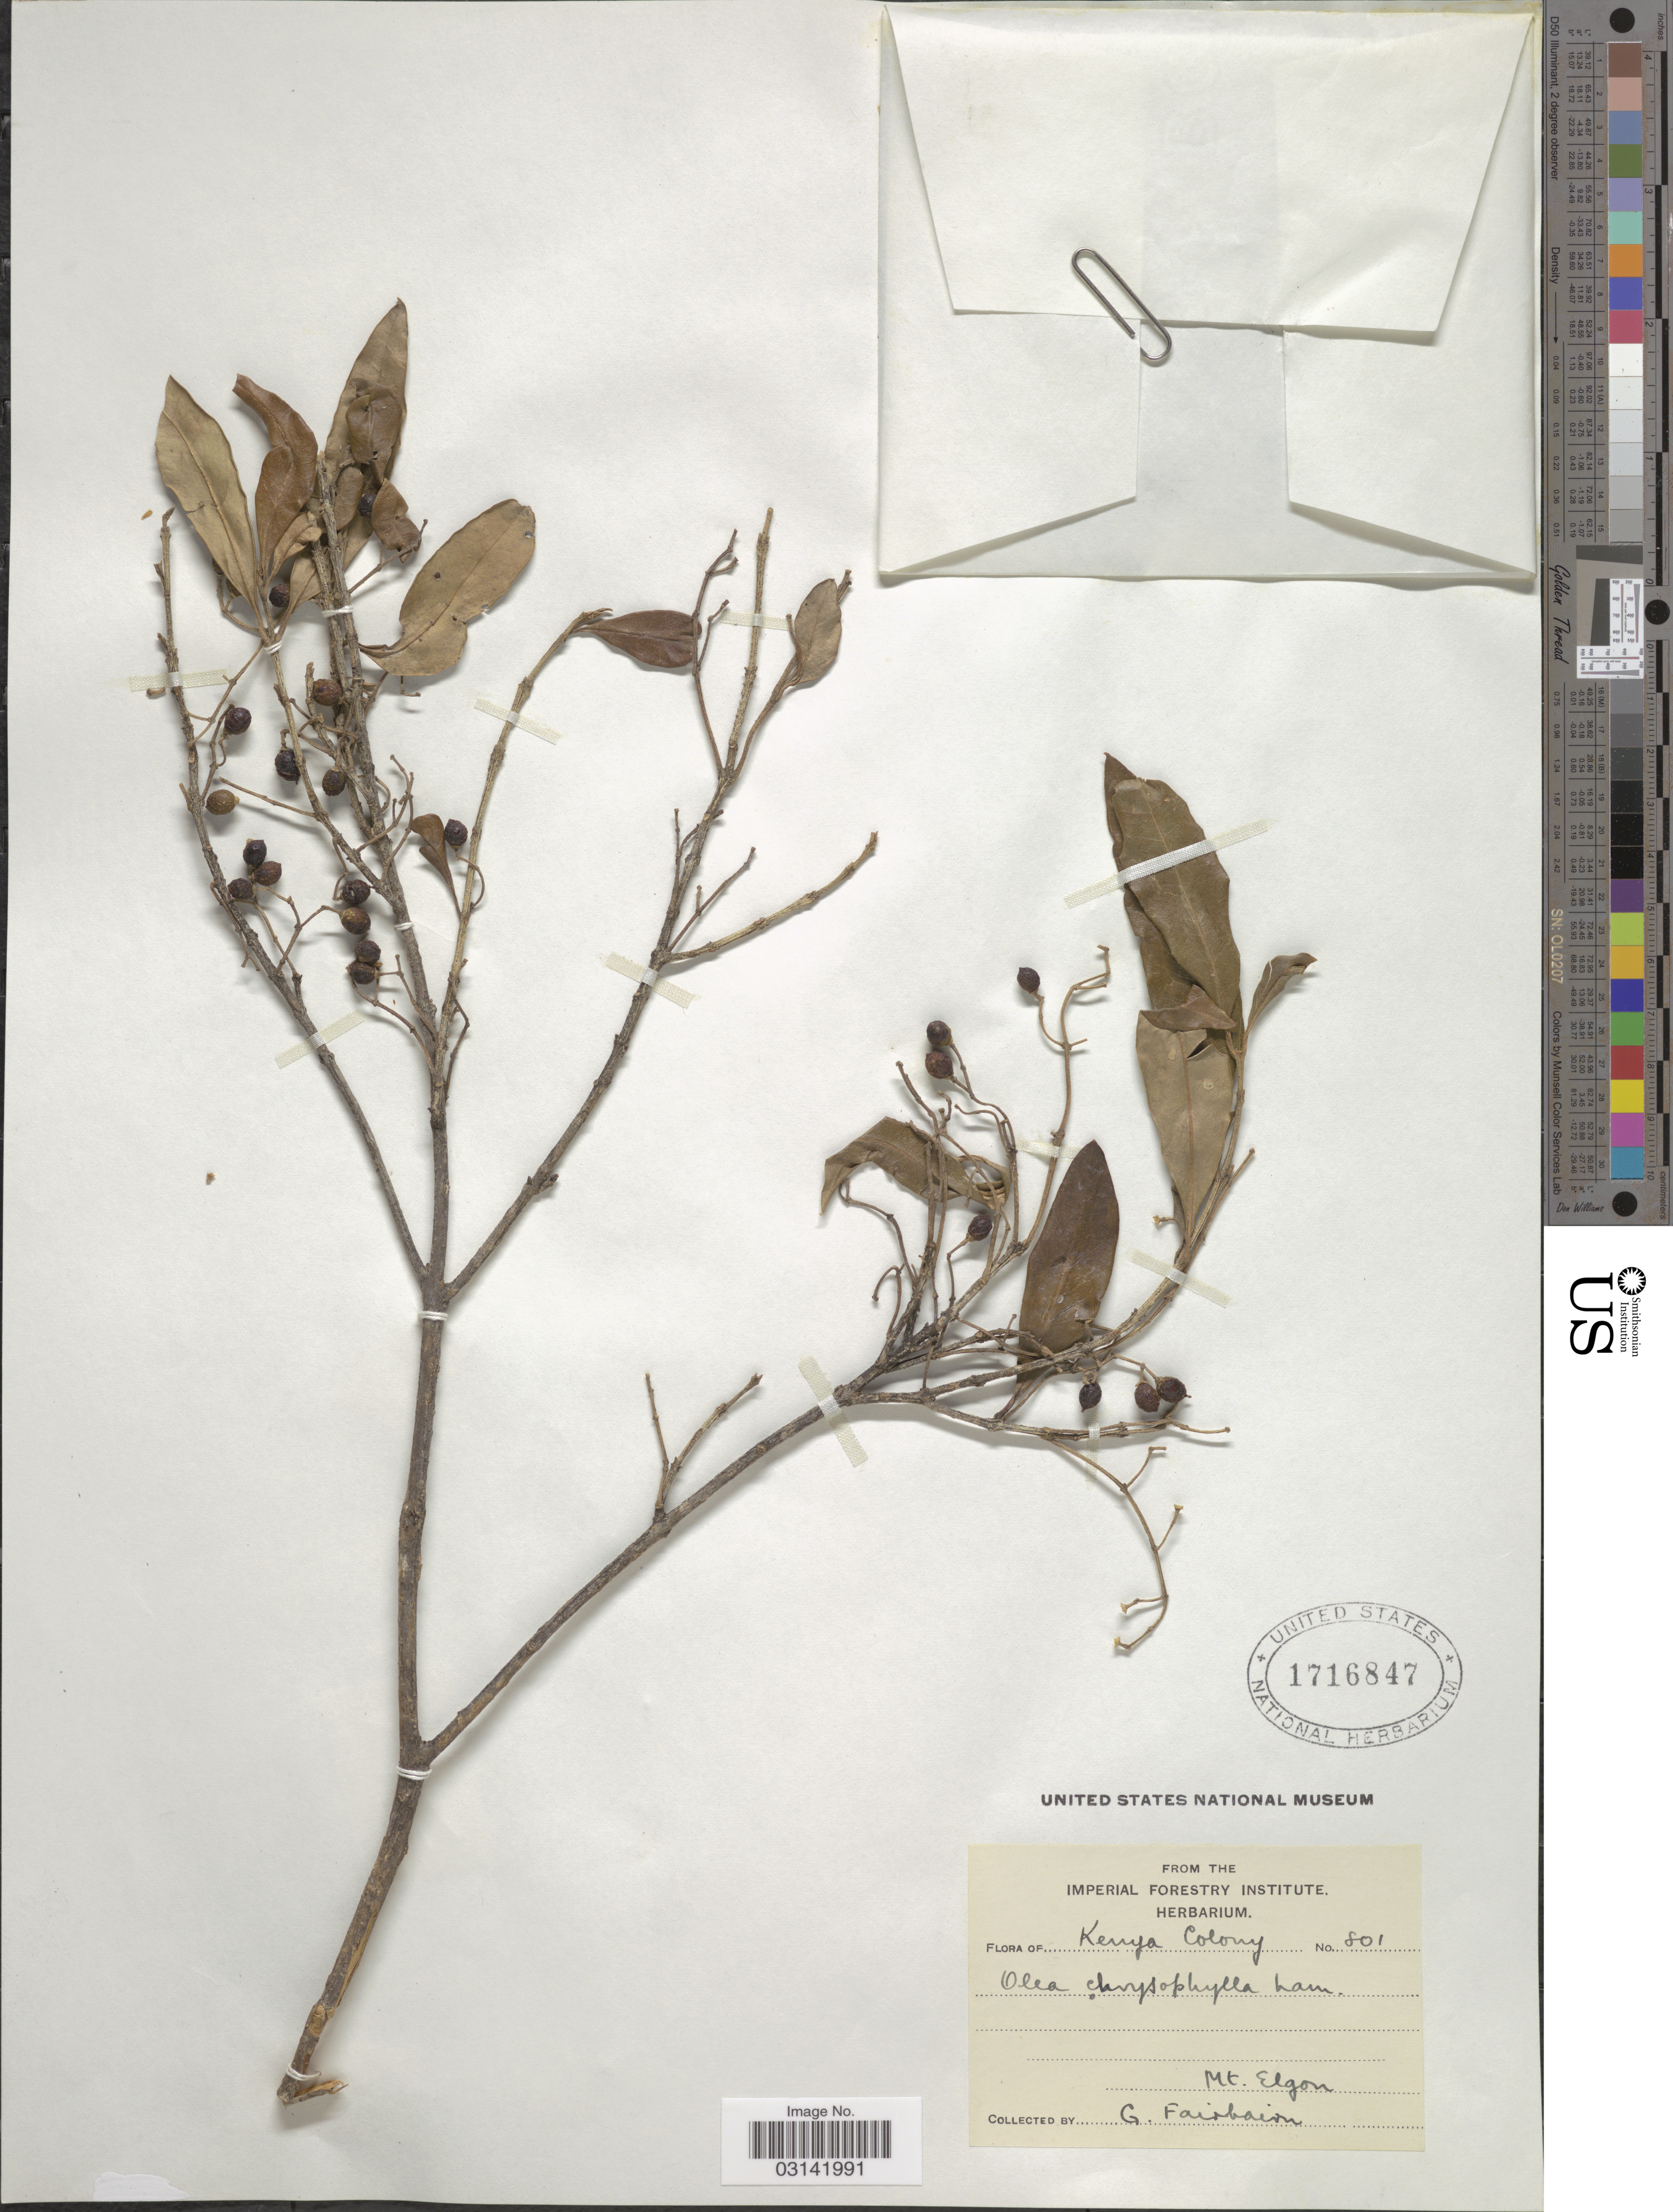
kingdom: Plantae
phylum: Tracheophyta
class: Magnoliopsida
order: Lamiales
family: Oleaceae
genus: Olea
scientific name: Olea chrysophylla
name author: Lam.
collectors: G. Fairbairn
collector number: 801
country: Kenya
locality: Kenya Colony, Mt. Elgon.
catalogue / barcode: US 1716847